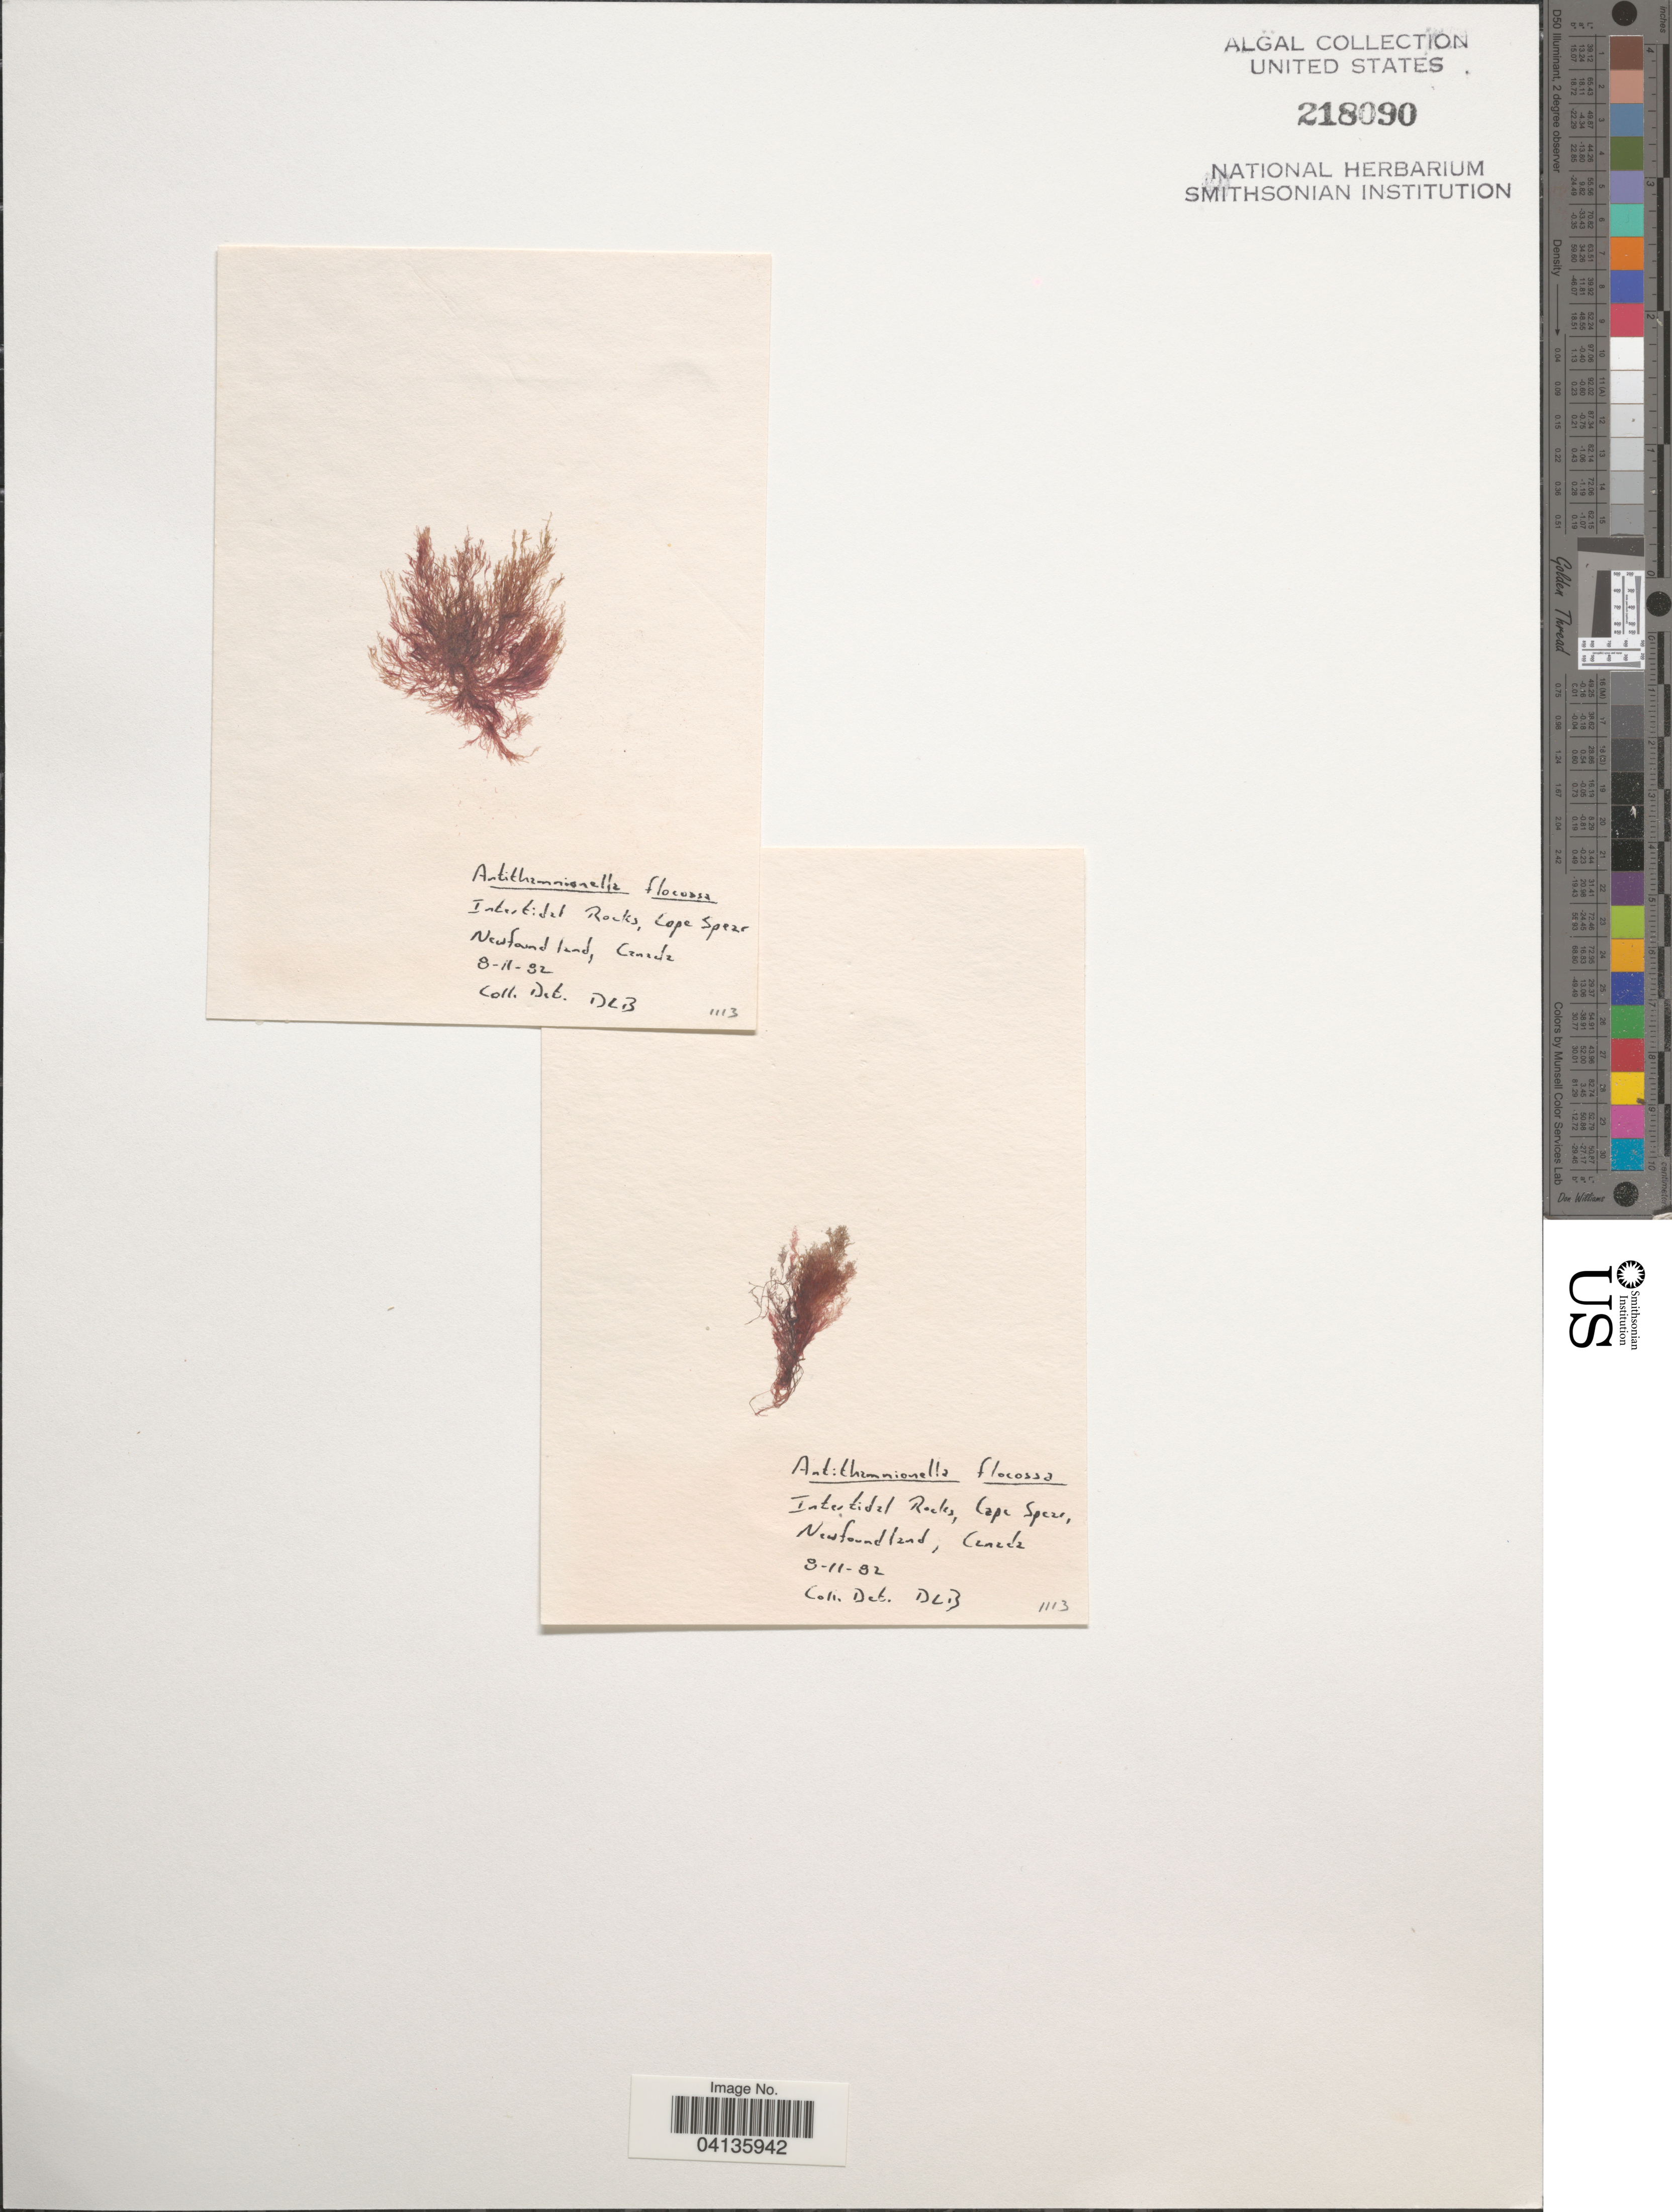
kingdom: Plantae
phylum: Rhodophyta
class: Florideophyceae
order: Ceramiales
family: Ceramiaceae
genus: Antithamnionella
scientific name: Antithamnionella floccosa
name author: (O.F. Muell.) Whittick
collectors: D. L. B.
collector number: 1113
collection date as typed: Transcribed d/m/y: 8/11/92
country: Canada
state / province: Newfoundland and Labrador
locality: Cape Spear.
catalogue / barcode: US 218090